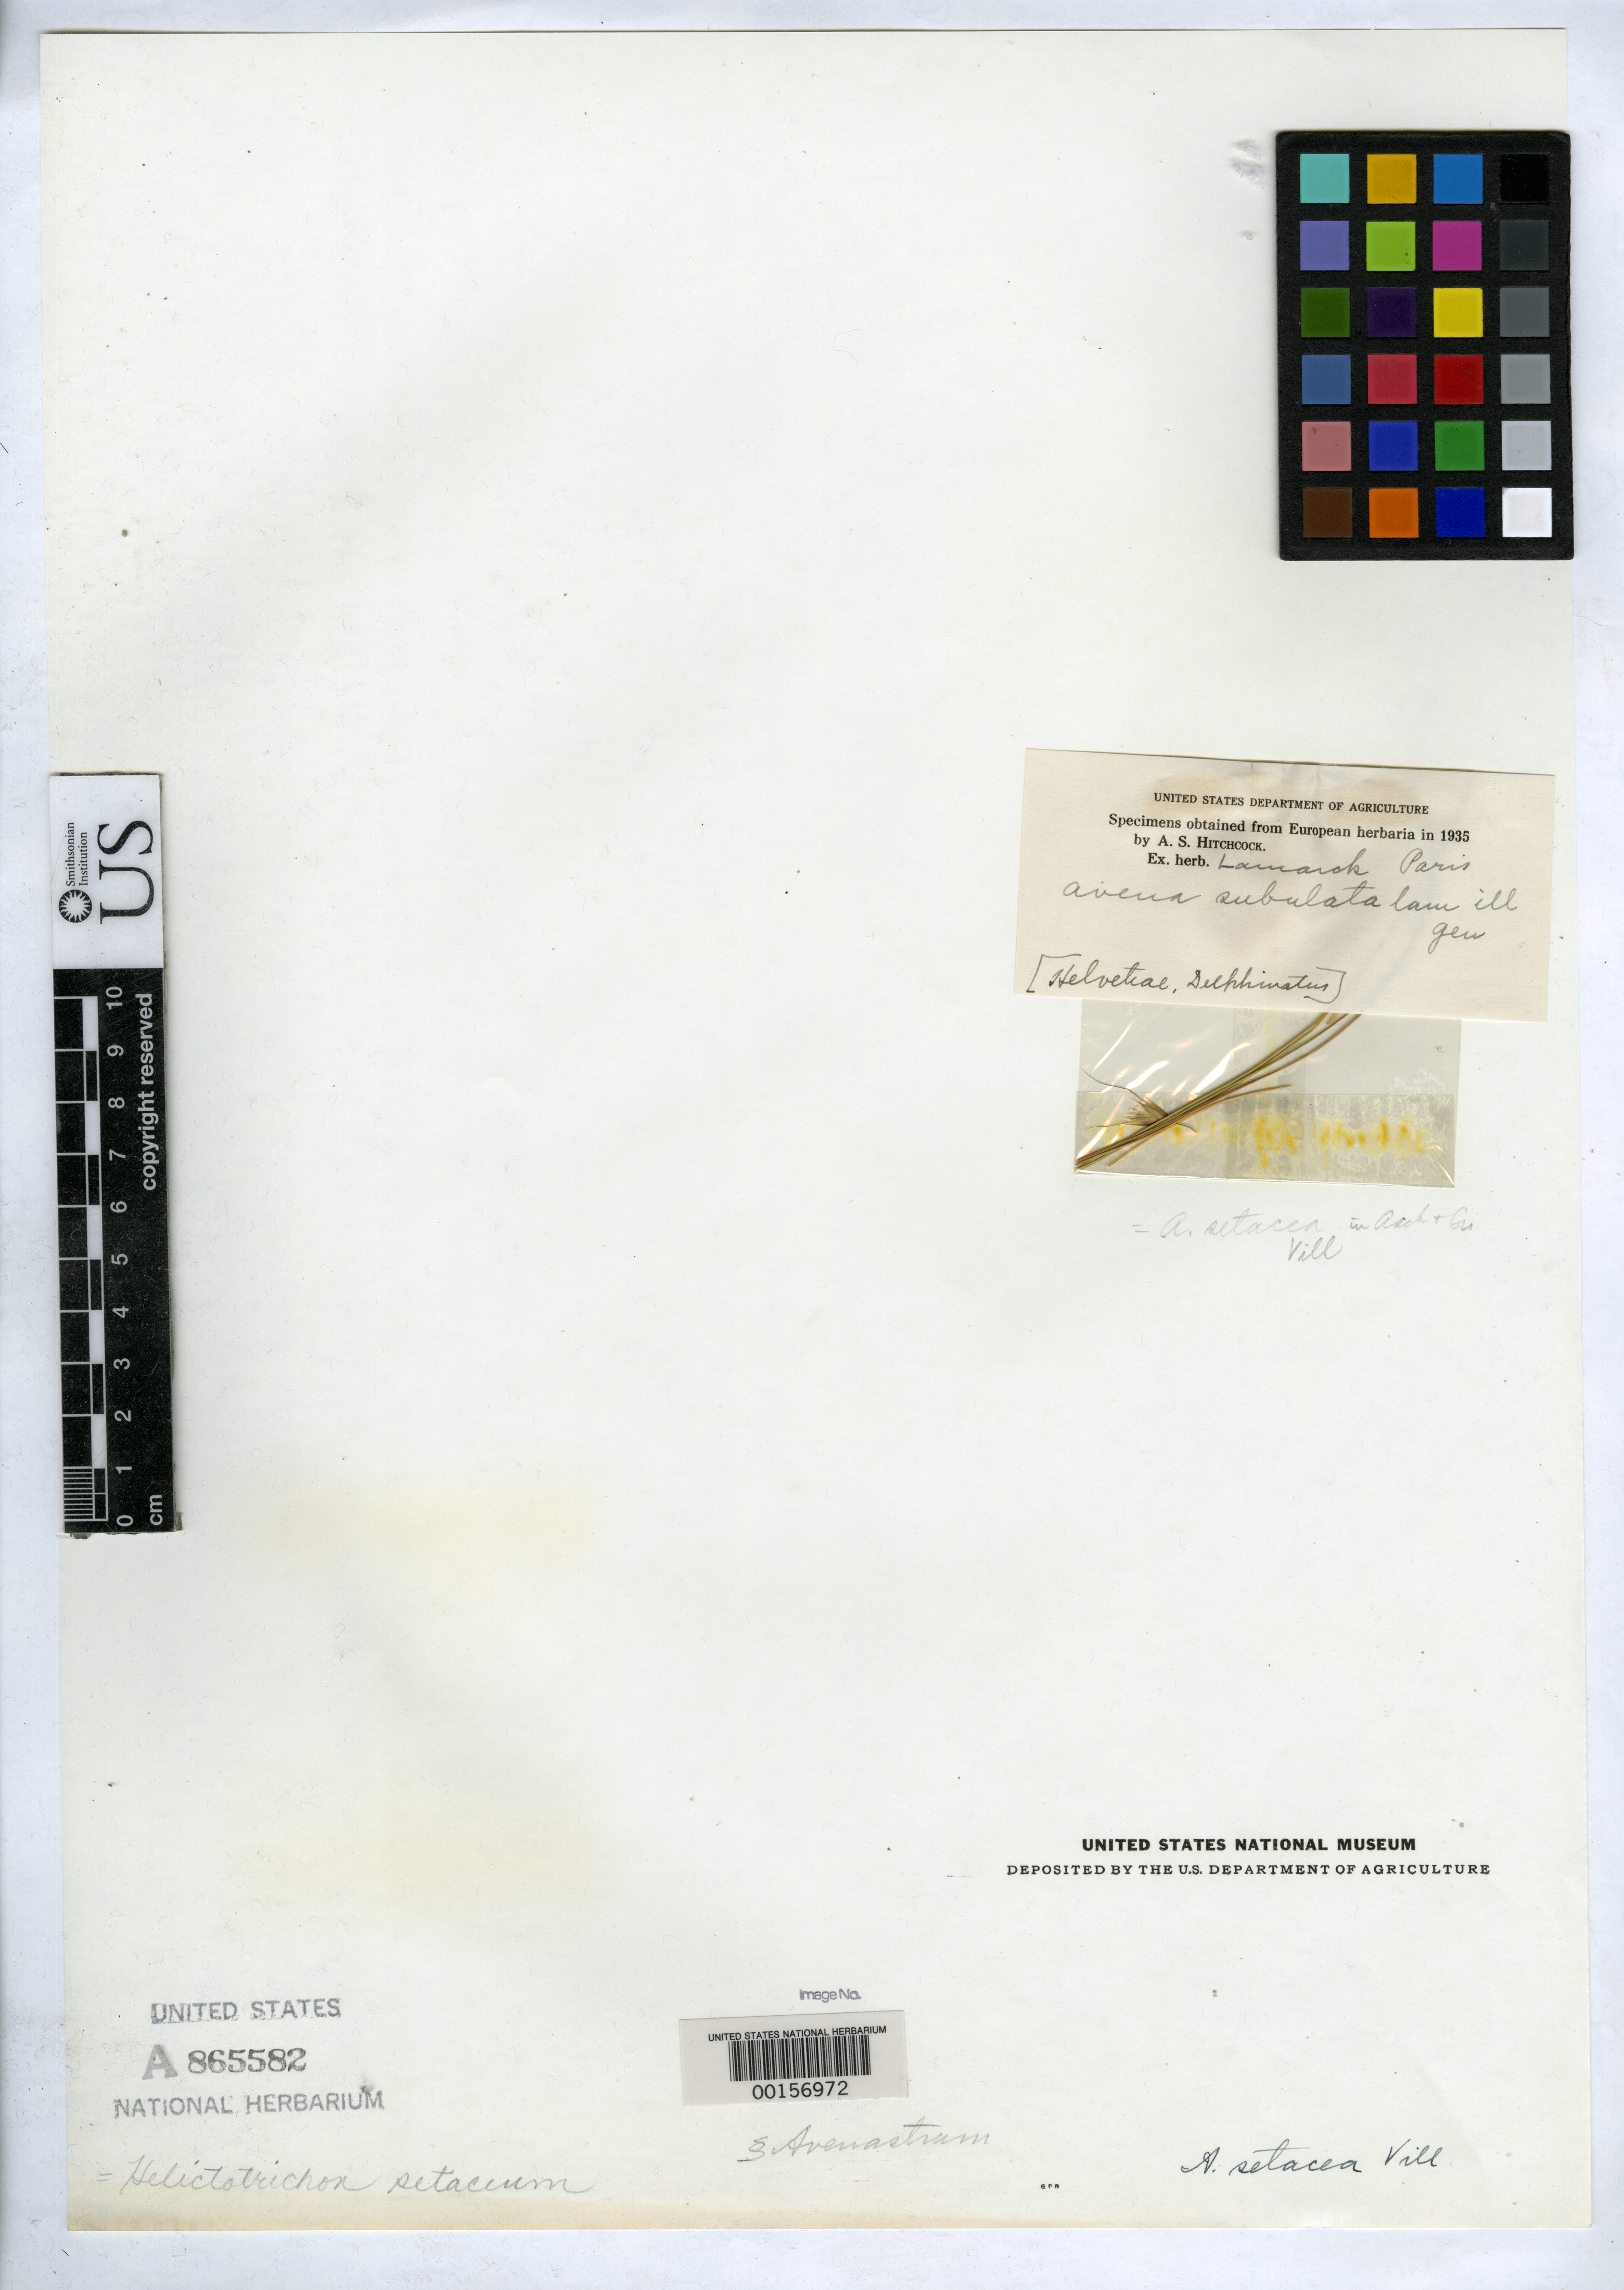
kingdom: Plantae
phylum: Tracheophyta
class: Liliopsida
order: Poales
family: Poaceae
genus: Avena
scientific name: Avena subulata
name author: Lam.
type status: Type Fragment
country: Switzerland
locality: Delphinatus, ex Alpinus Helvetiae.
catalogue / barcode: US 865582A